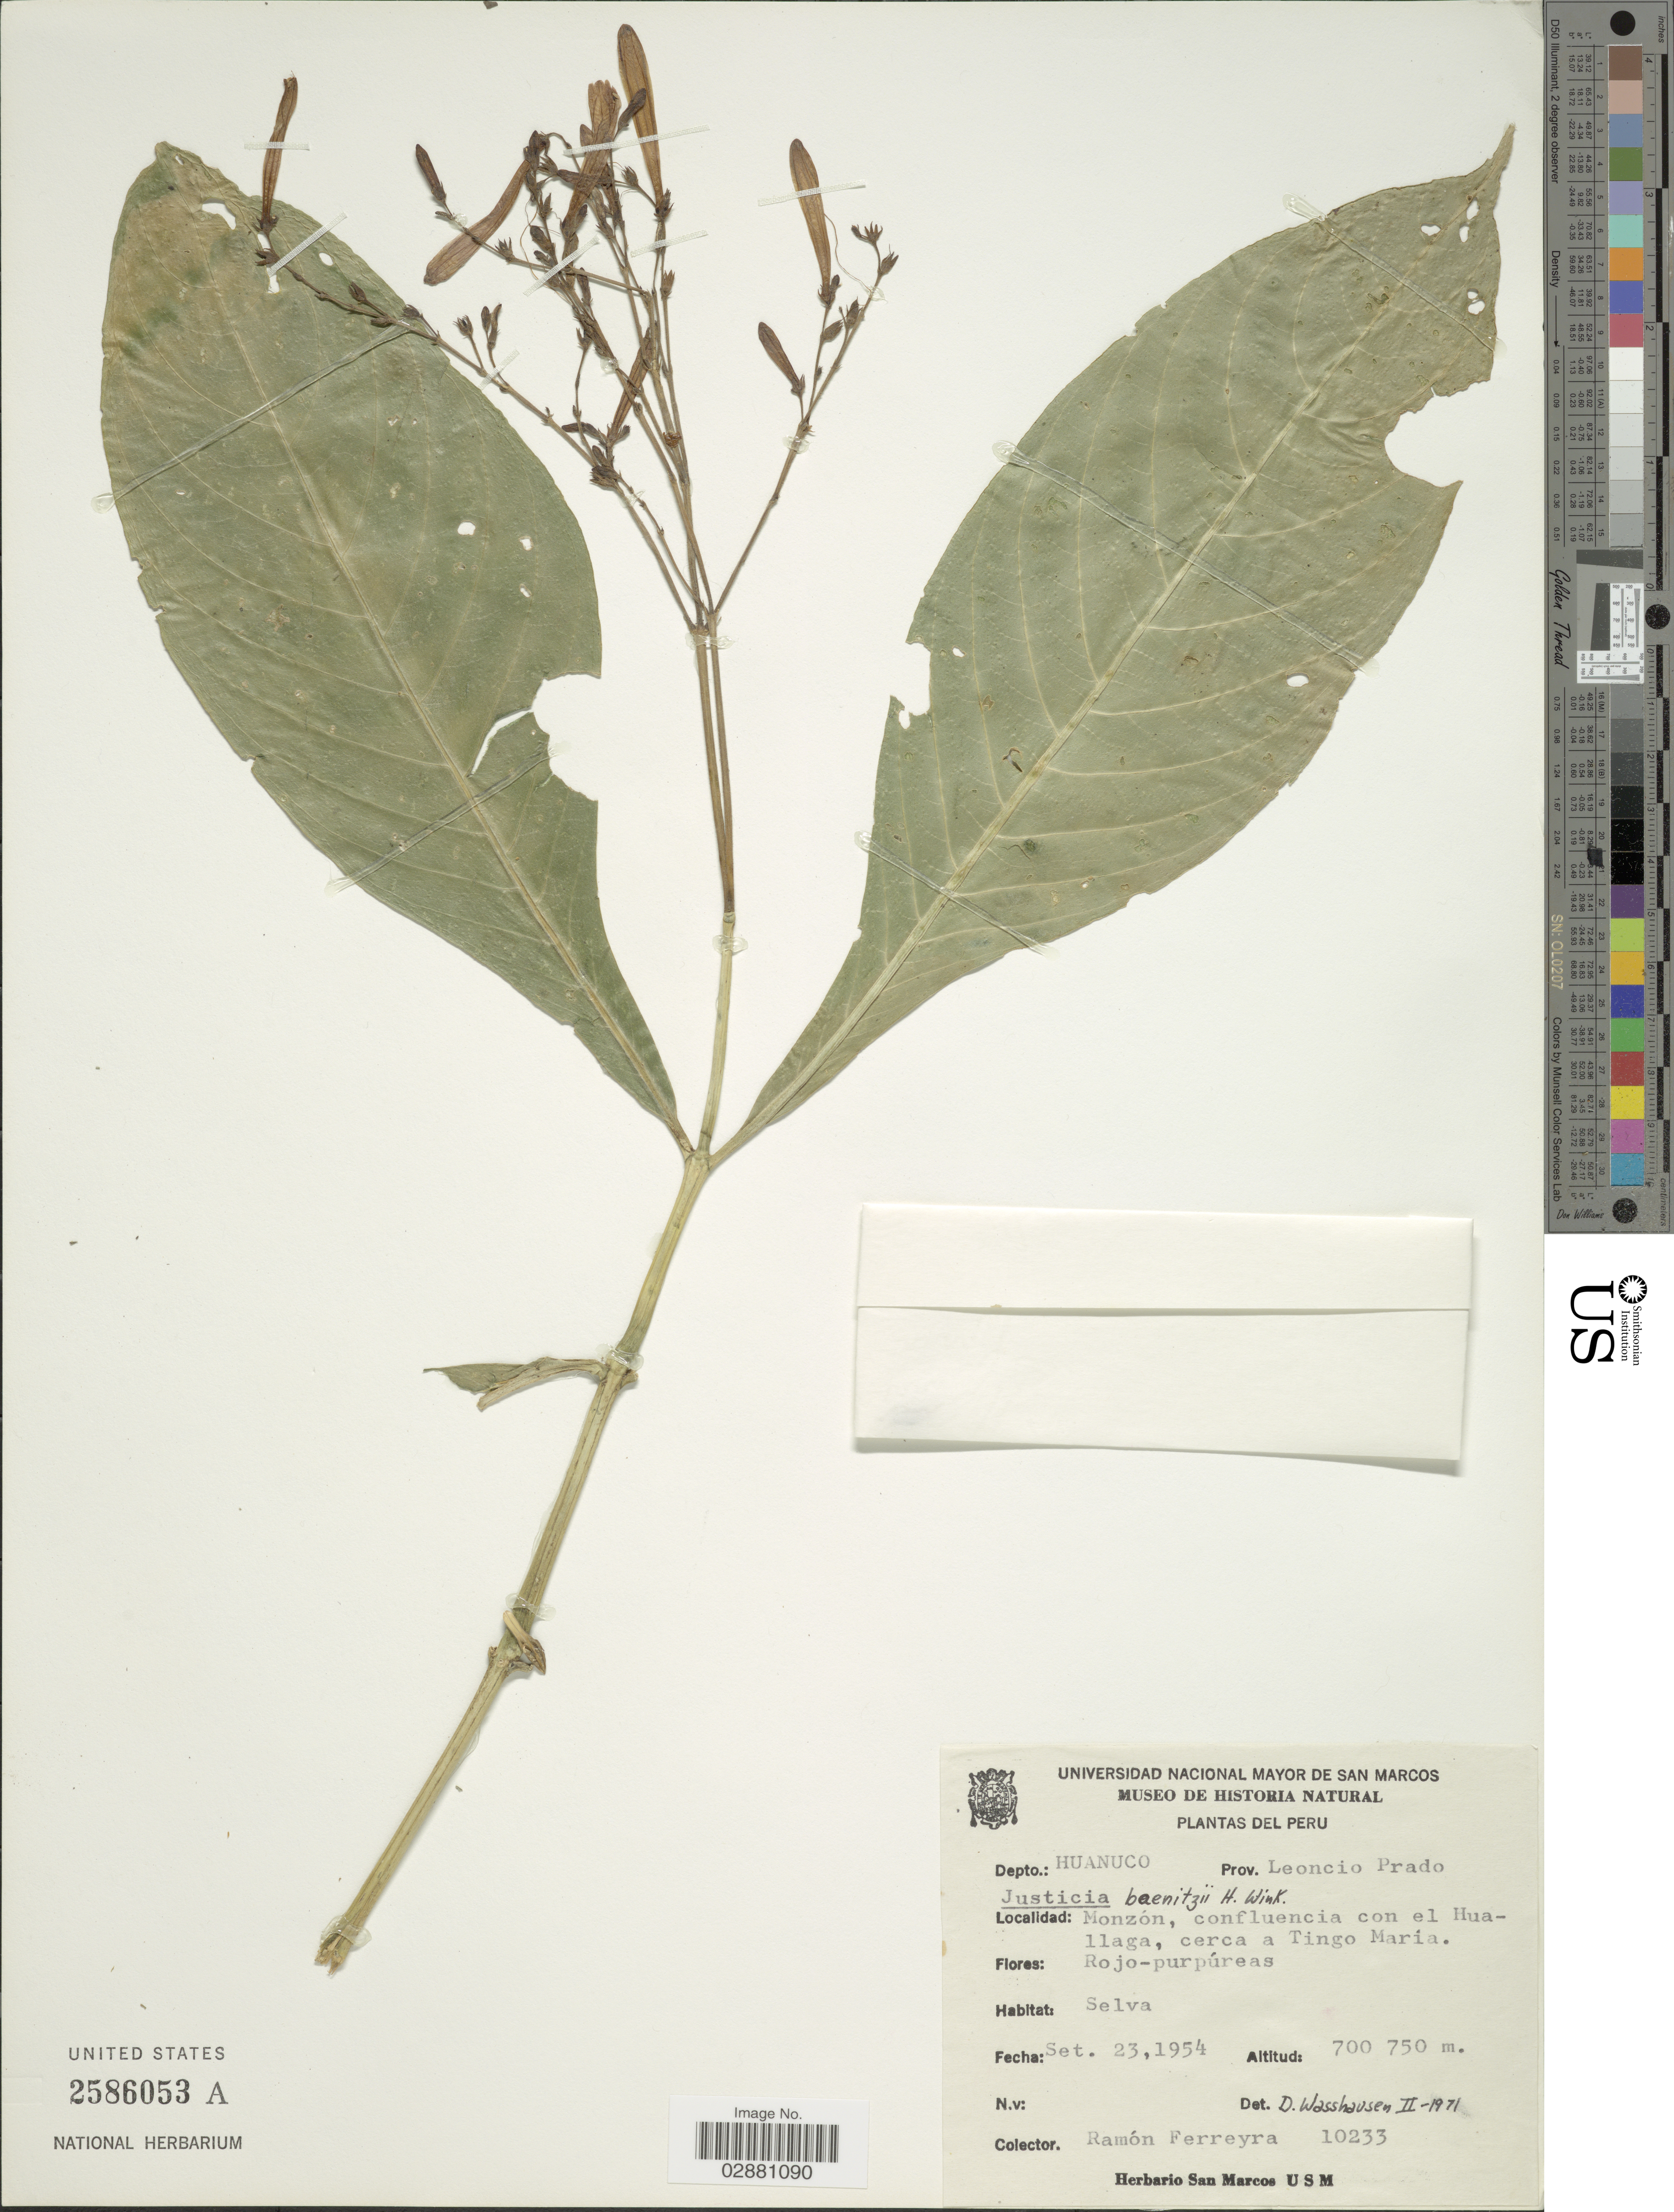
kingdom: Plantae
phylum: Tracheophyta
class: Magnoliopsida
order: Lamiales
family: Acanthaceae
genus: Justicia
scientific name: Justicia baenitzii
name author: (H.J.P. Winkl.) C. Ezcurra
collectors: R. A. Ferreyra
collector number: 10233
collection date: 1954-09-23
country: Peru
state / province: Huánuco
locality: Depto.: Huanuco. Prov. Leoncio Prado. Monzón, confluencia con el Huallaga, cerca a Tingo María.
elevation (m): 700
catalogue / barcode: US 2586053A